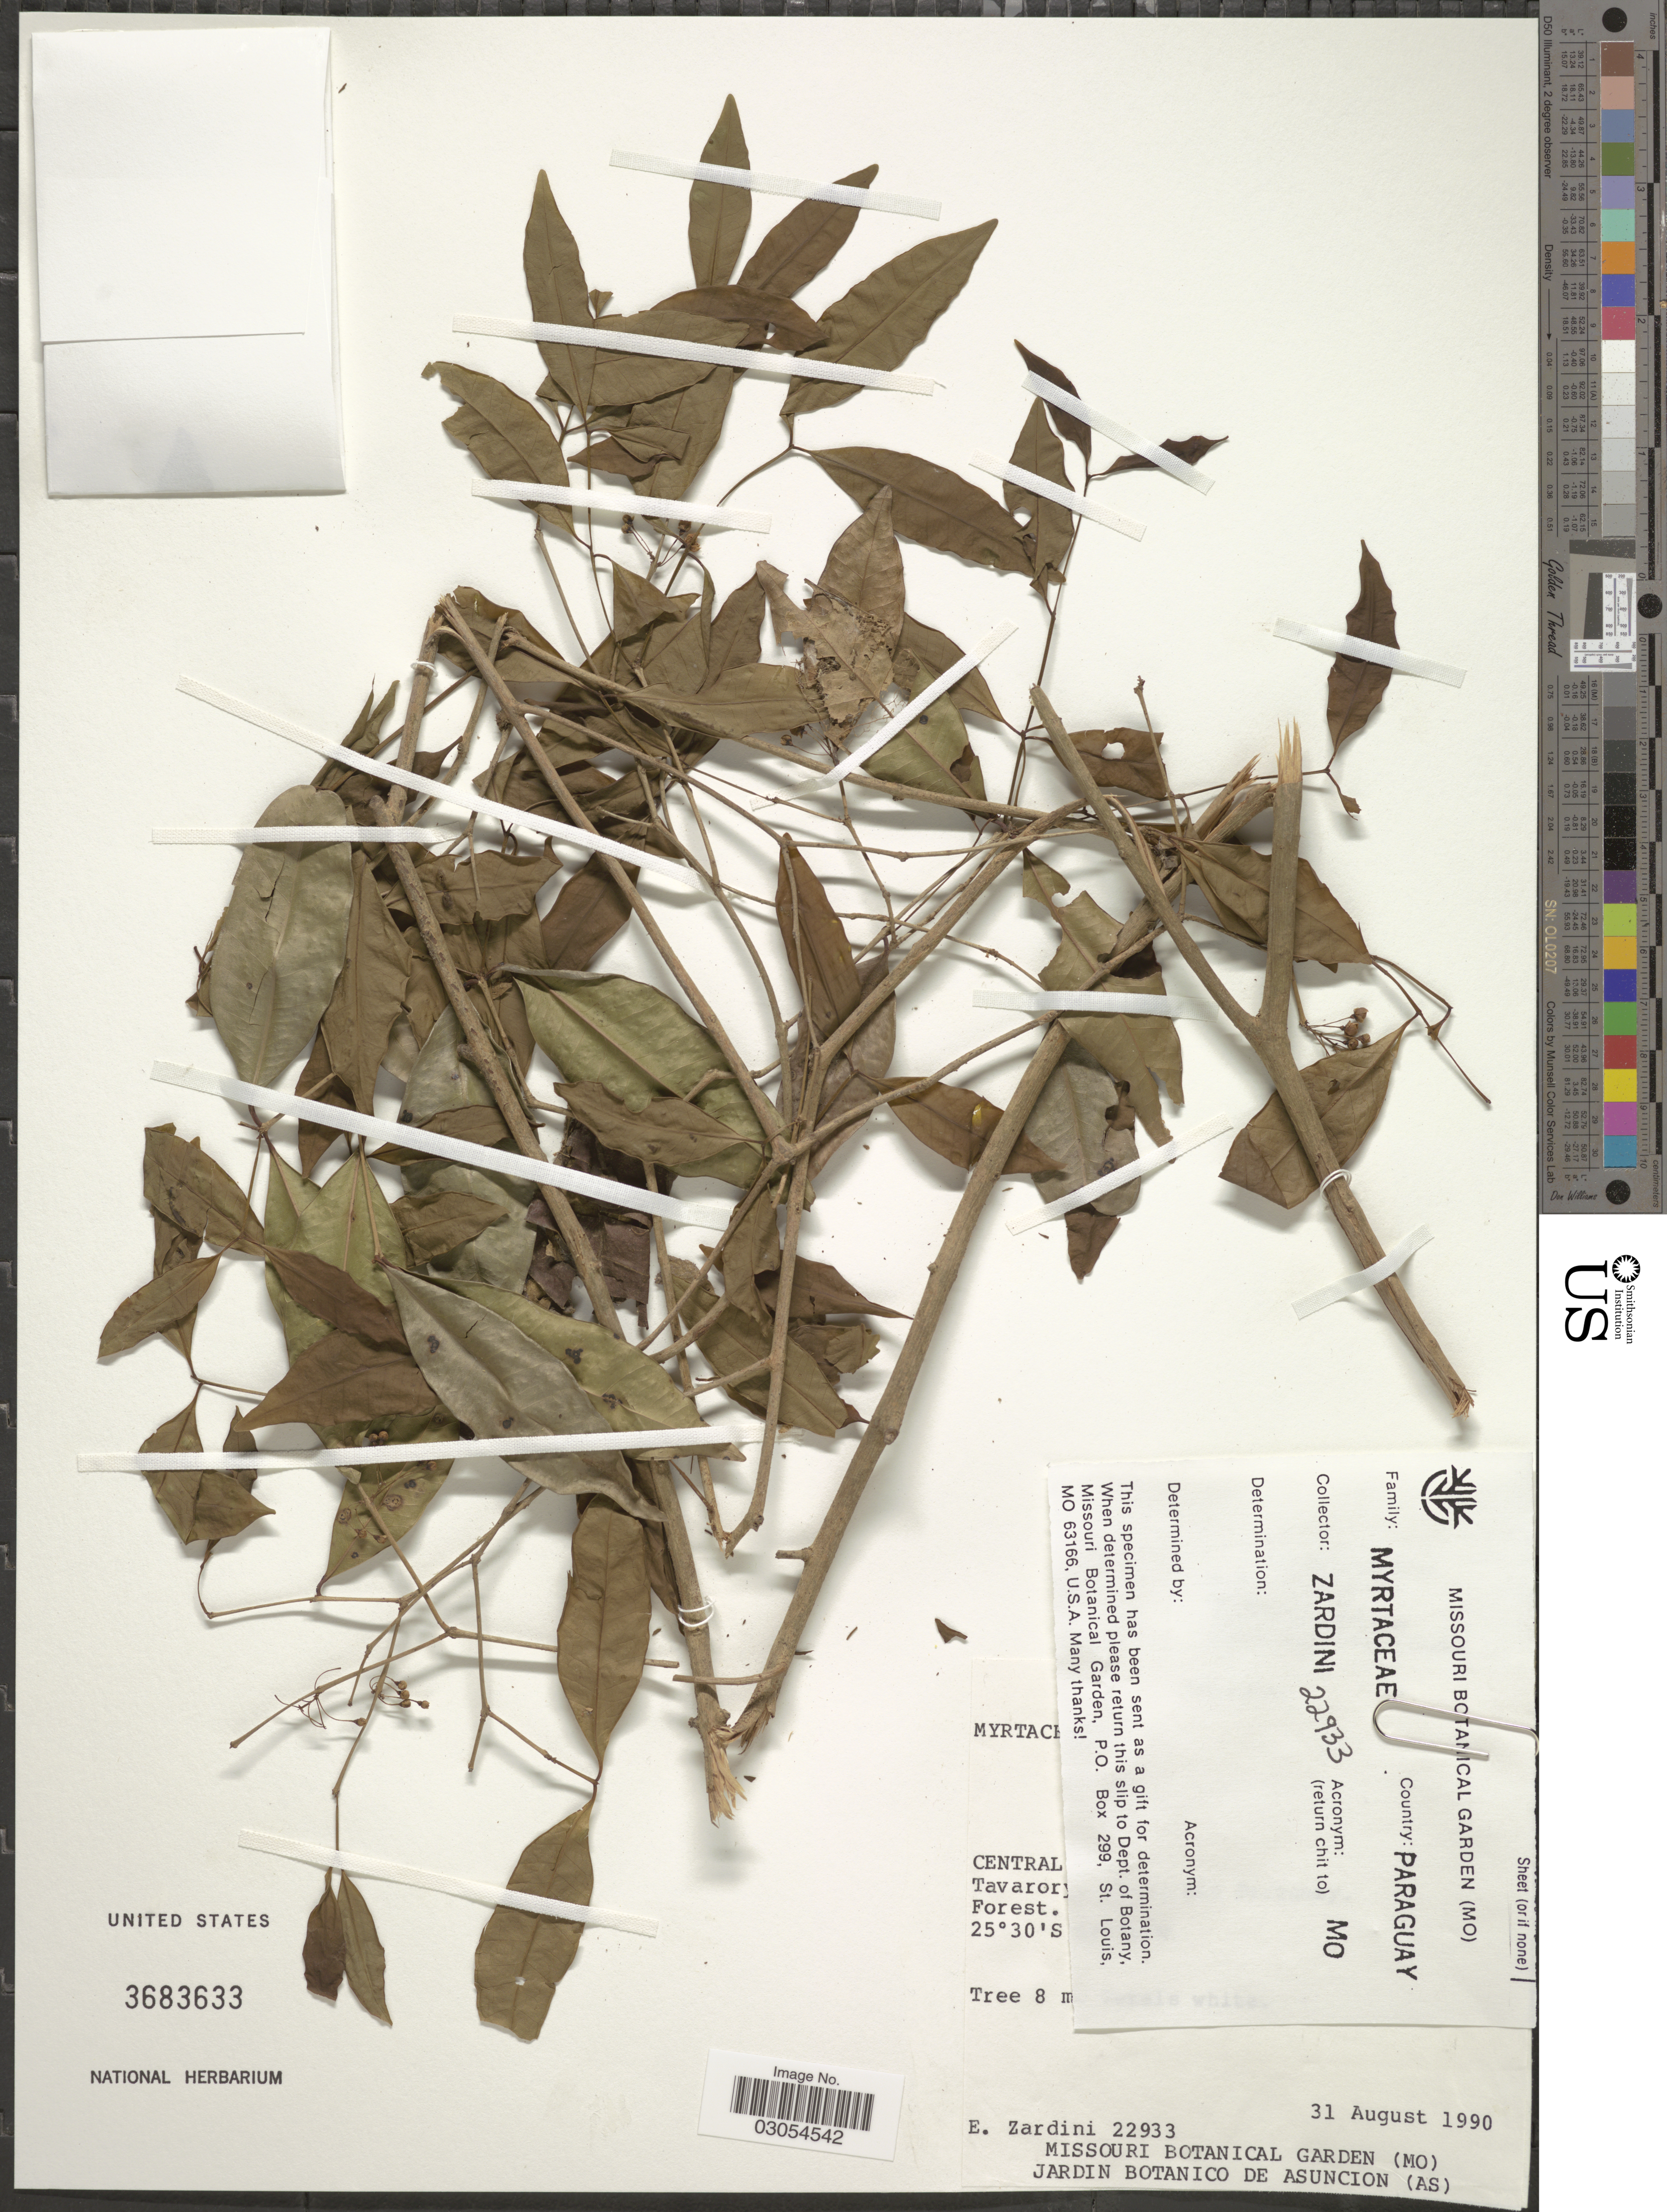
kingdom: Plantae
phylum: Tracheophyta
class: Magnoliopsida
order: Myrtales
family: Myrtaceae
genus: Eugenia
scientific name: Eugenia egensis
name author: DC.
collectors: E. Zardini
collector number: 22933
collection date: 1990-08-31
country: Paraguay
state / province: Central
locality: Tavarory [illegible text] Forest. [illegible text]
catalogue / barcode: US 3683633